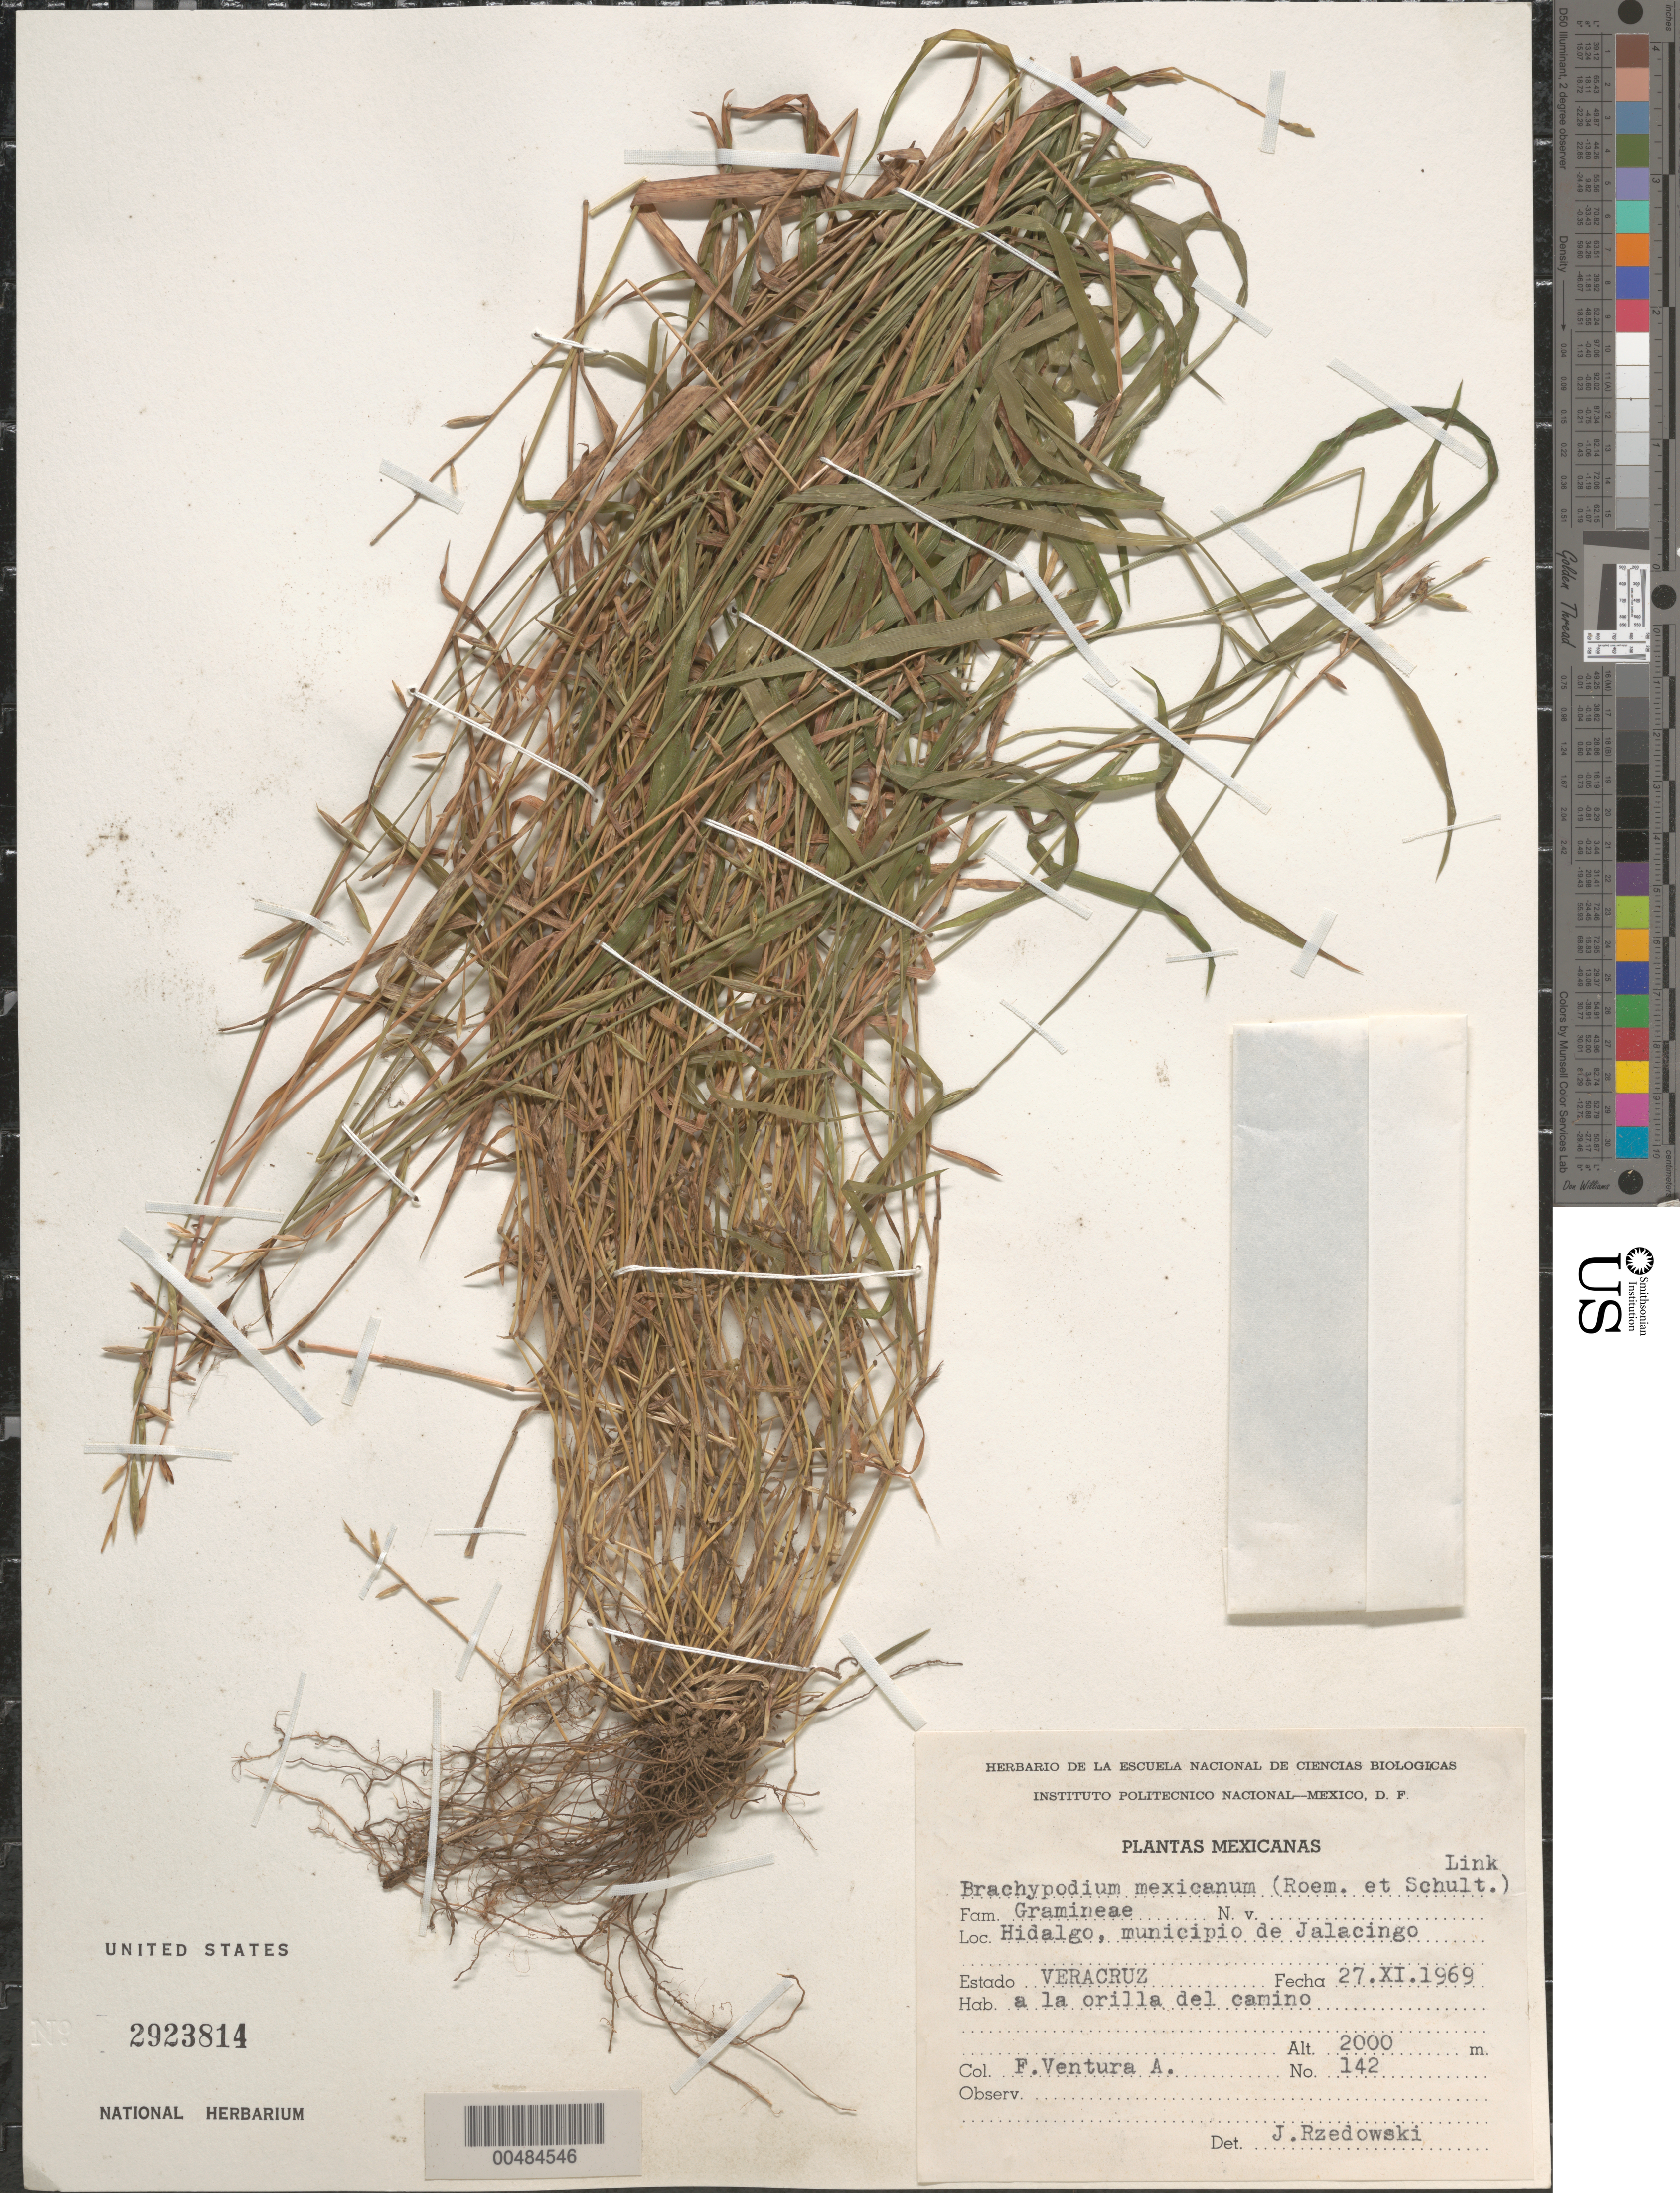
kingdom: Plantae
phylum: Tracheophyta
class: Liliopsida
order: Poales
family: Poaceae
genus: Brachypodium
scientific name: Brachypodium mexicanum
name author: (Roem. & Schult.) Link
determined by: Rzedowski, J.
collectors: F. Ventura-A.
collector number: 142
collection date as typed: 27 Nov 1969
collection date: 1969-11-27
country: Mexico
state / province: Hidalgo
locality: Municipio de Jalacingo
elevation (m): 2000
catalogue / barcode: US 2923814